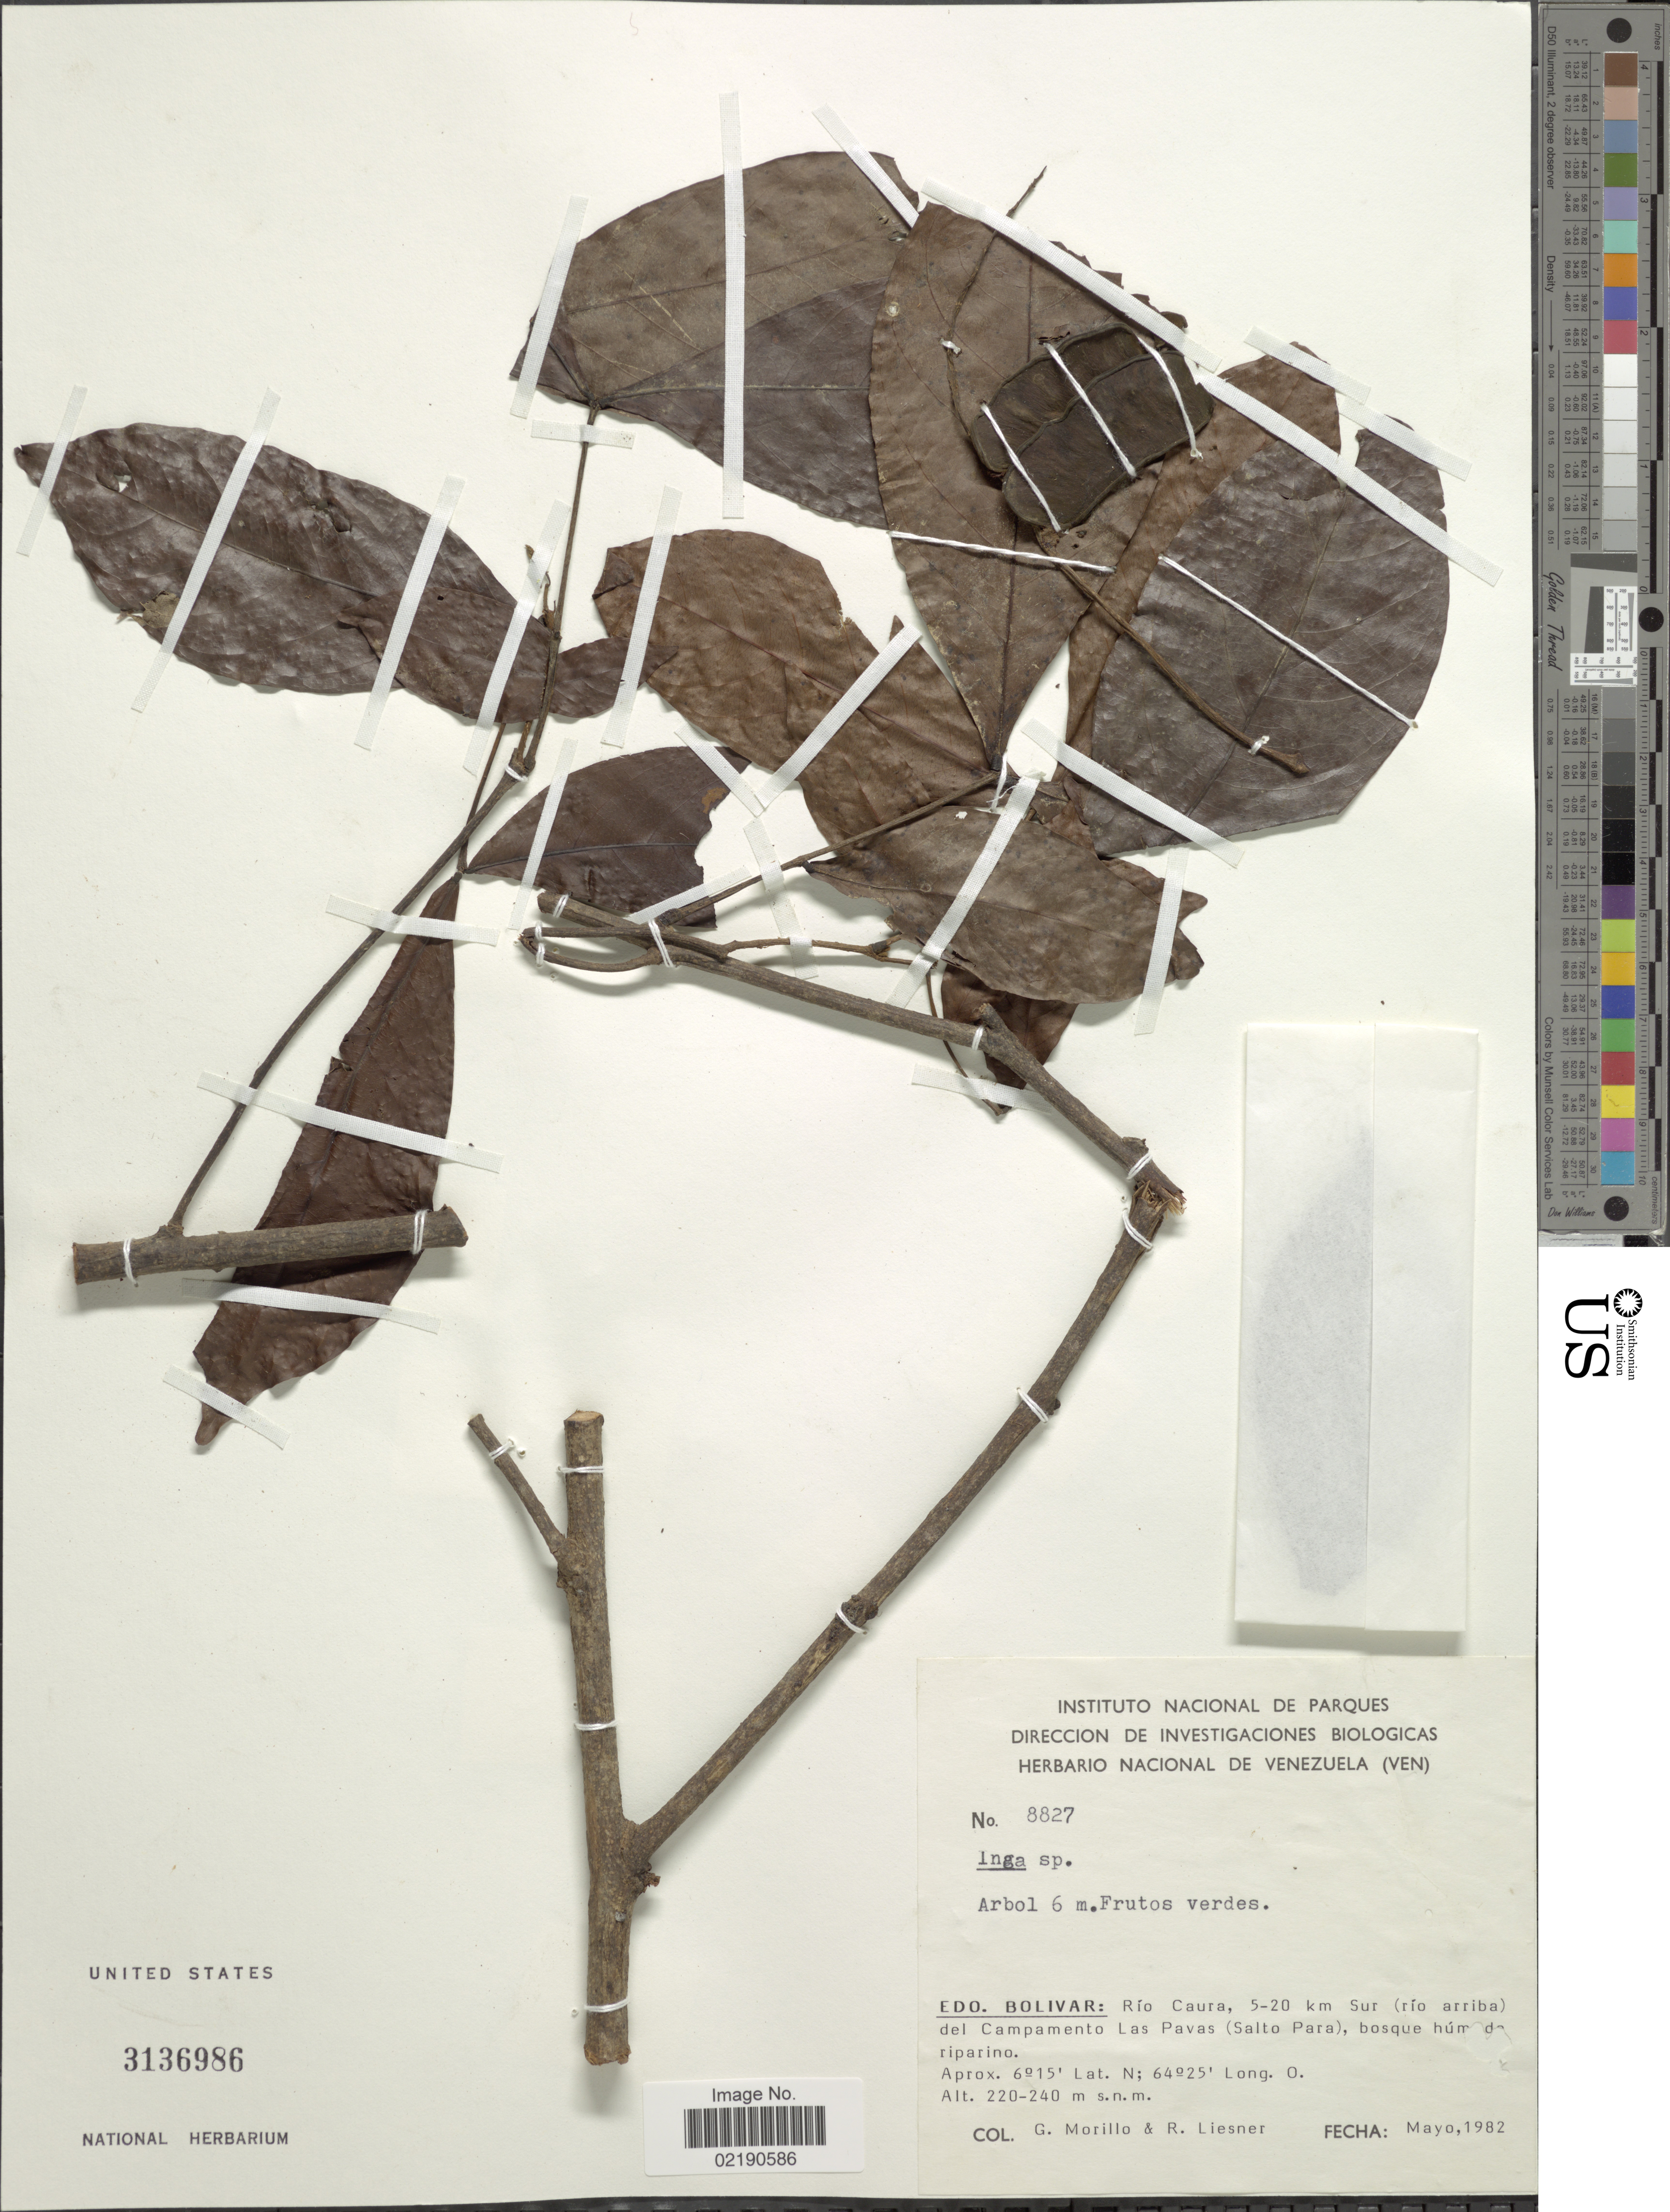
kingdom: Plantae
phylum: Tracheophyta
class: Magnoliopsida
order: Fabales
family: Fabaceae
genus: Inga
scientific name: Inga sp.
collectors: G. Morillo & R. L. Liesner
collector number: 8827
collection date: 1982-05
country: Venezuela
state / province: Bolivar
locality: Edo. Bolivar: Rio Caura, 5-20 km Sur (rio arriba) del Campamento Las Pavas ( Salto Para),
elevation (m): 220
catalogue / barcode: US 3136986